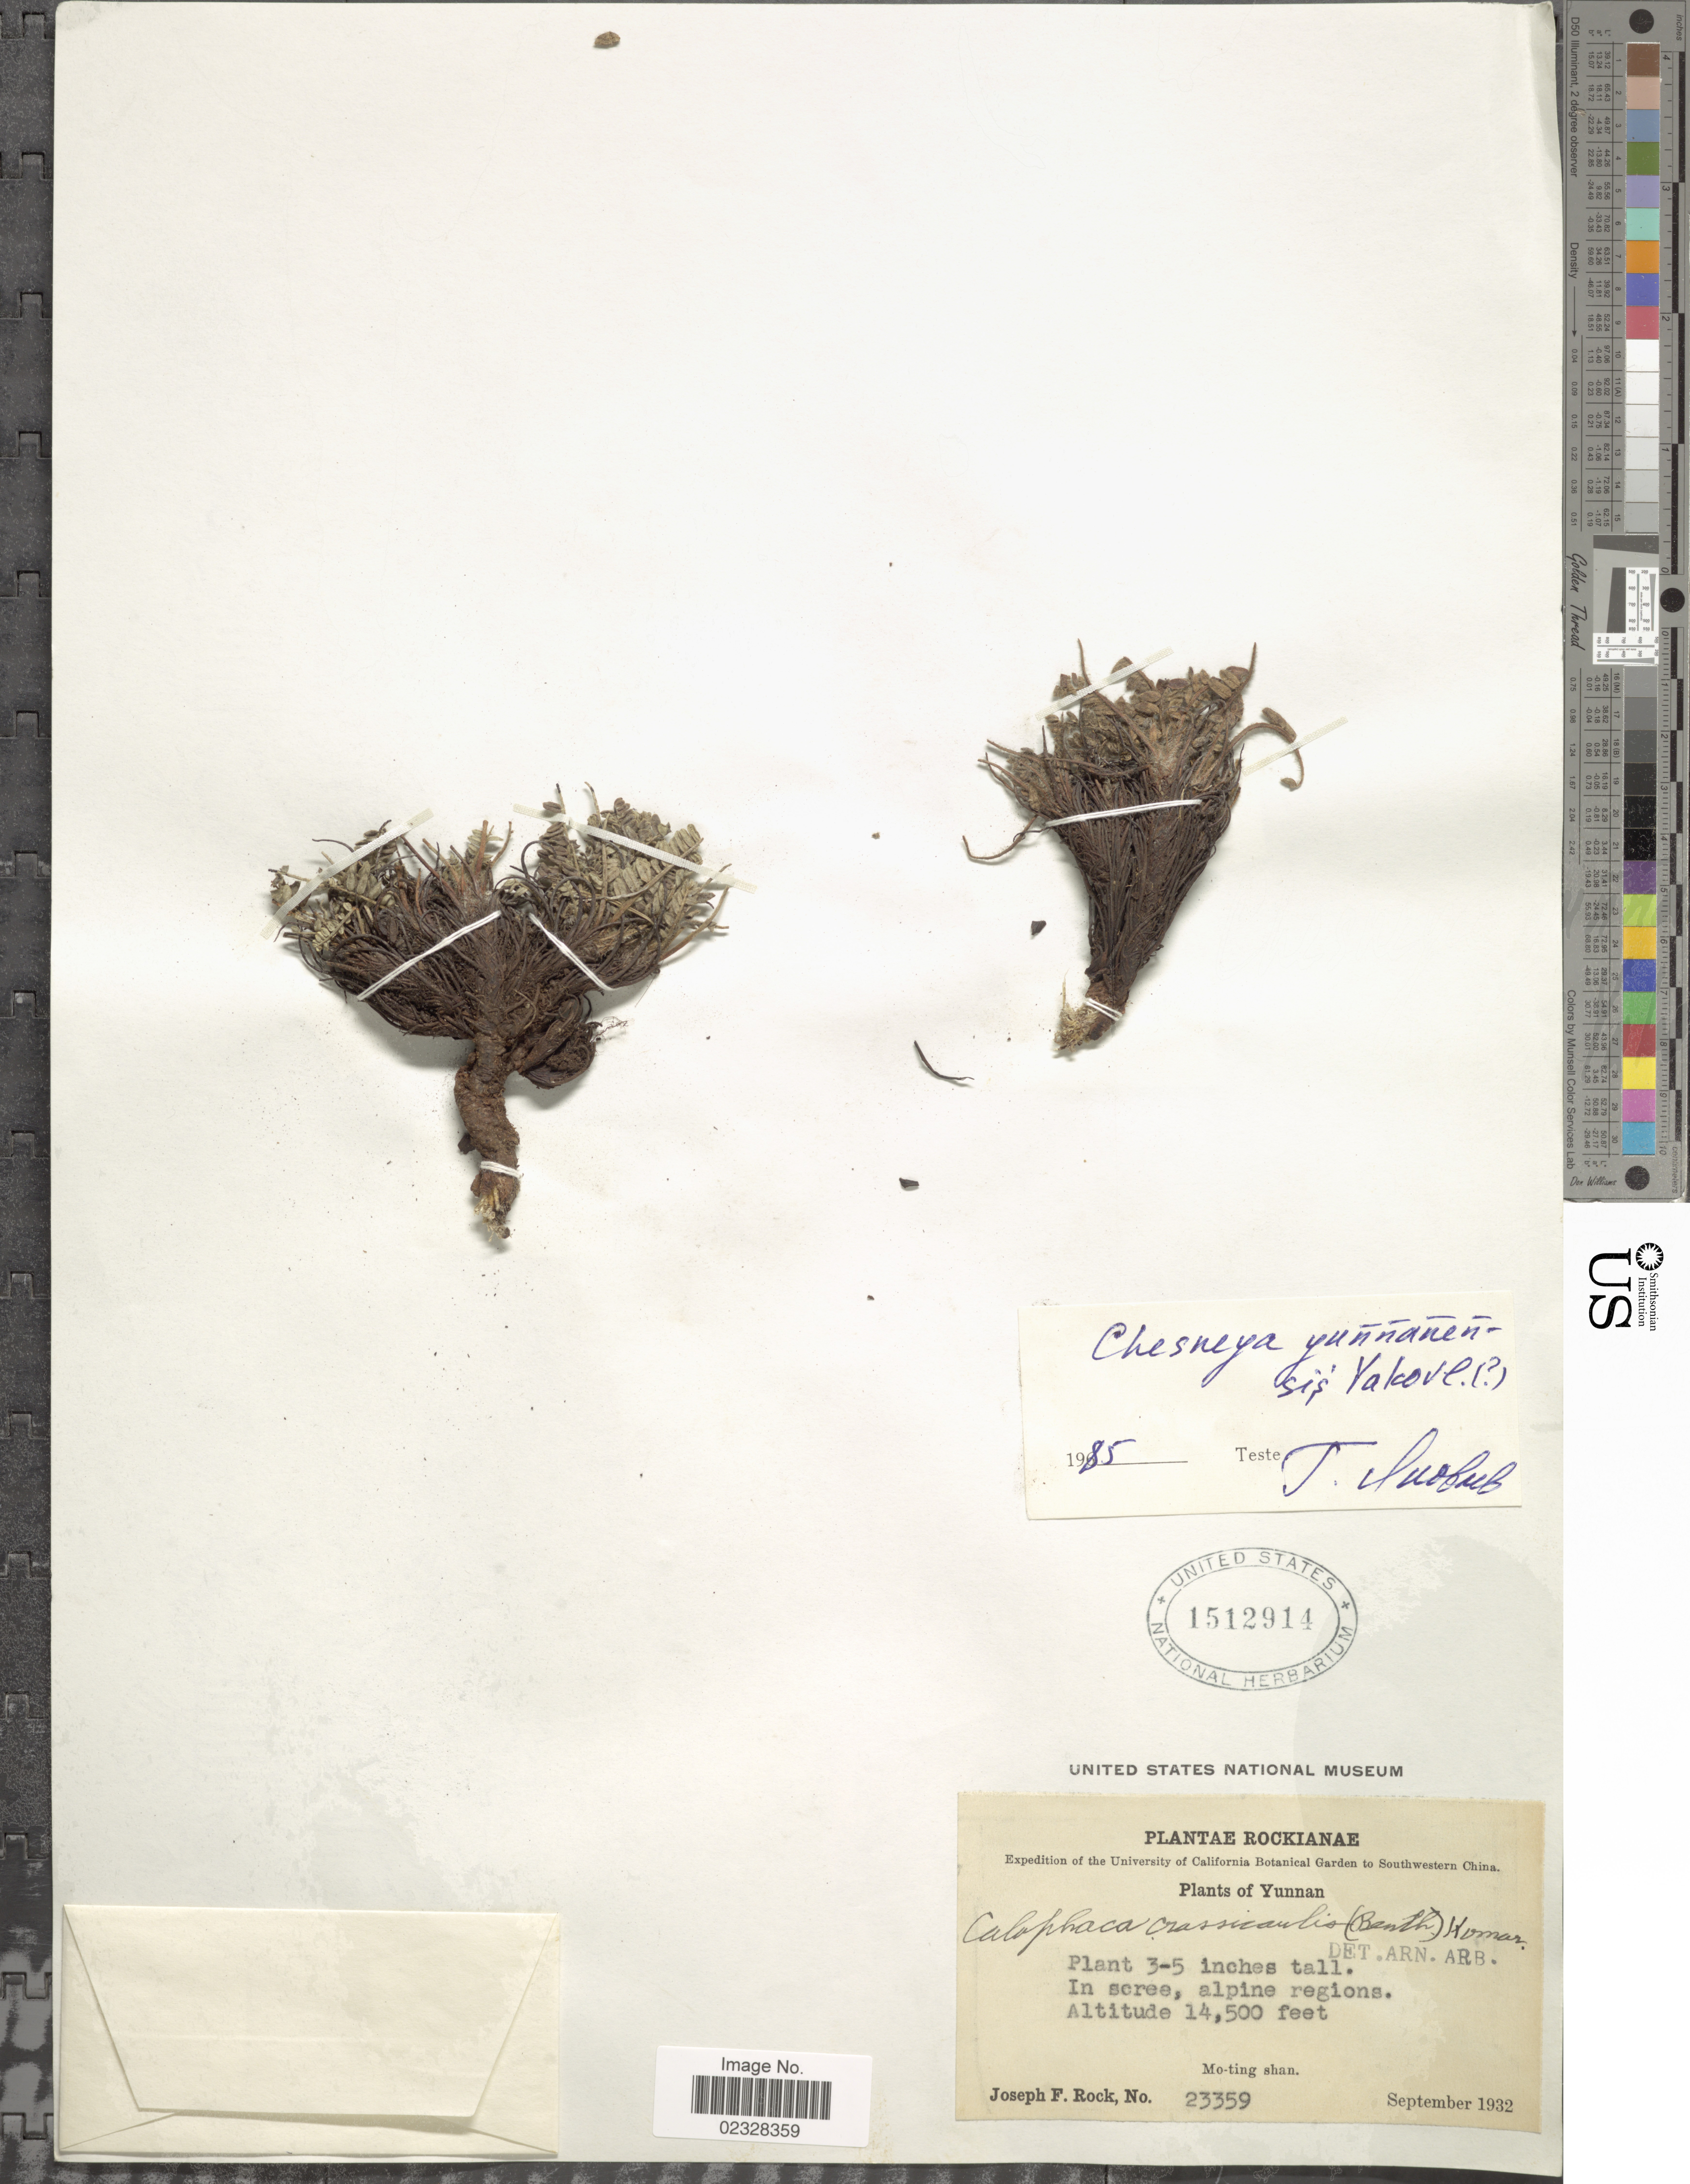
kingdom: Plantae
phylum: Tracheophyta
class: Magnoliopsida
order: Fabales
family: Fabaceae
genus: Chesneya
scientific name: Chesneya yunnanensis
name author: Zi G. Qian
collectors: J. F. Rock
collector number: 23359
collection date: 1932-09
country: China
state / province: Yunnan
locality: Rockinae, in scree, alpine regions, Mo-ting shan.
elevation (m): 4420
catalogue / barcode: US 1512914